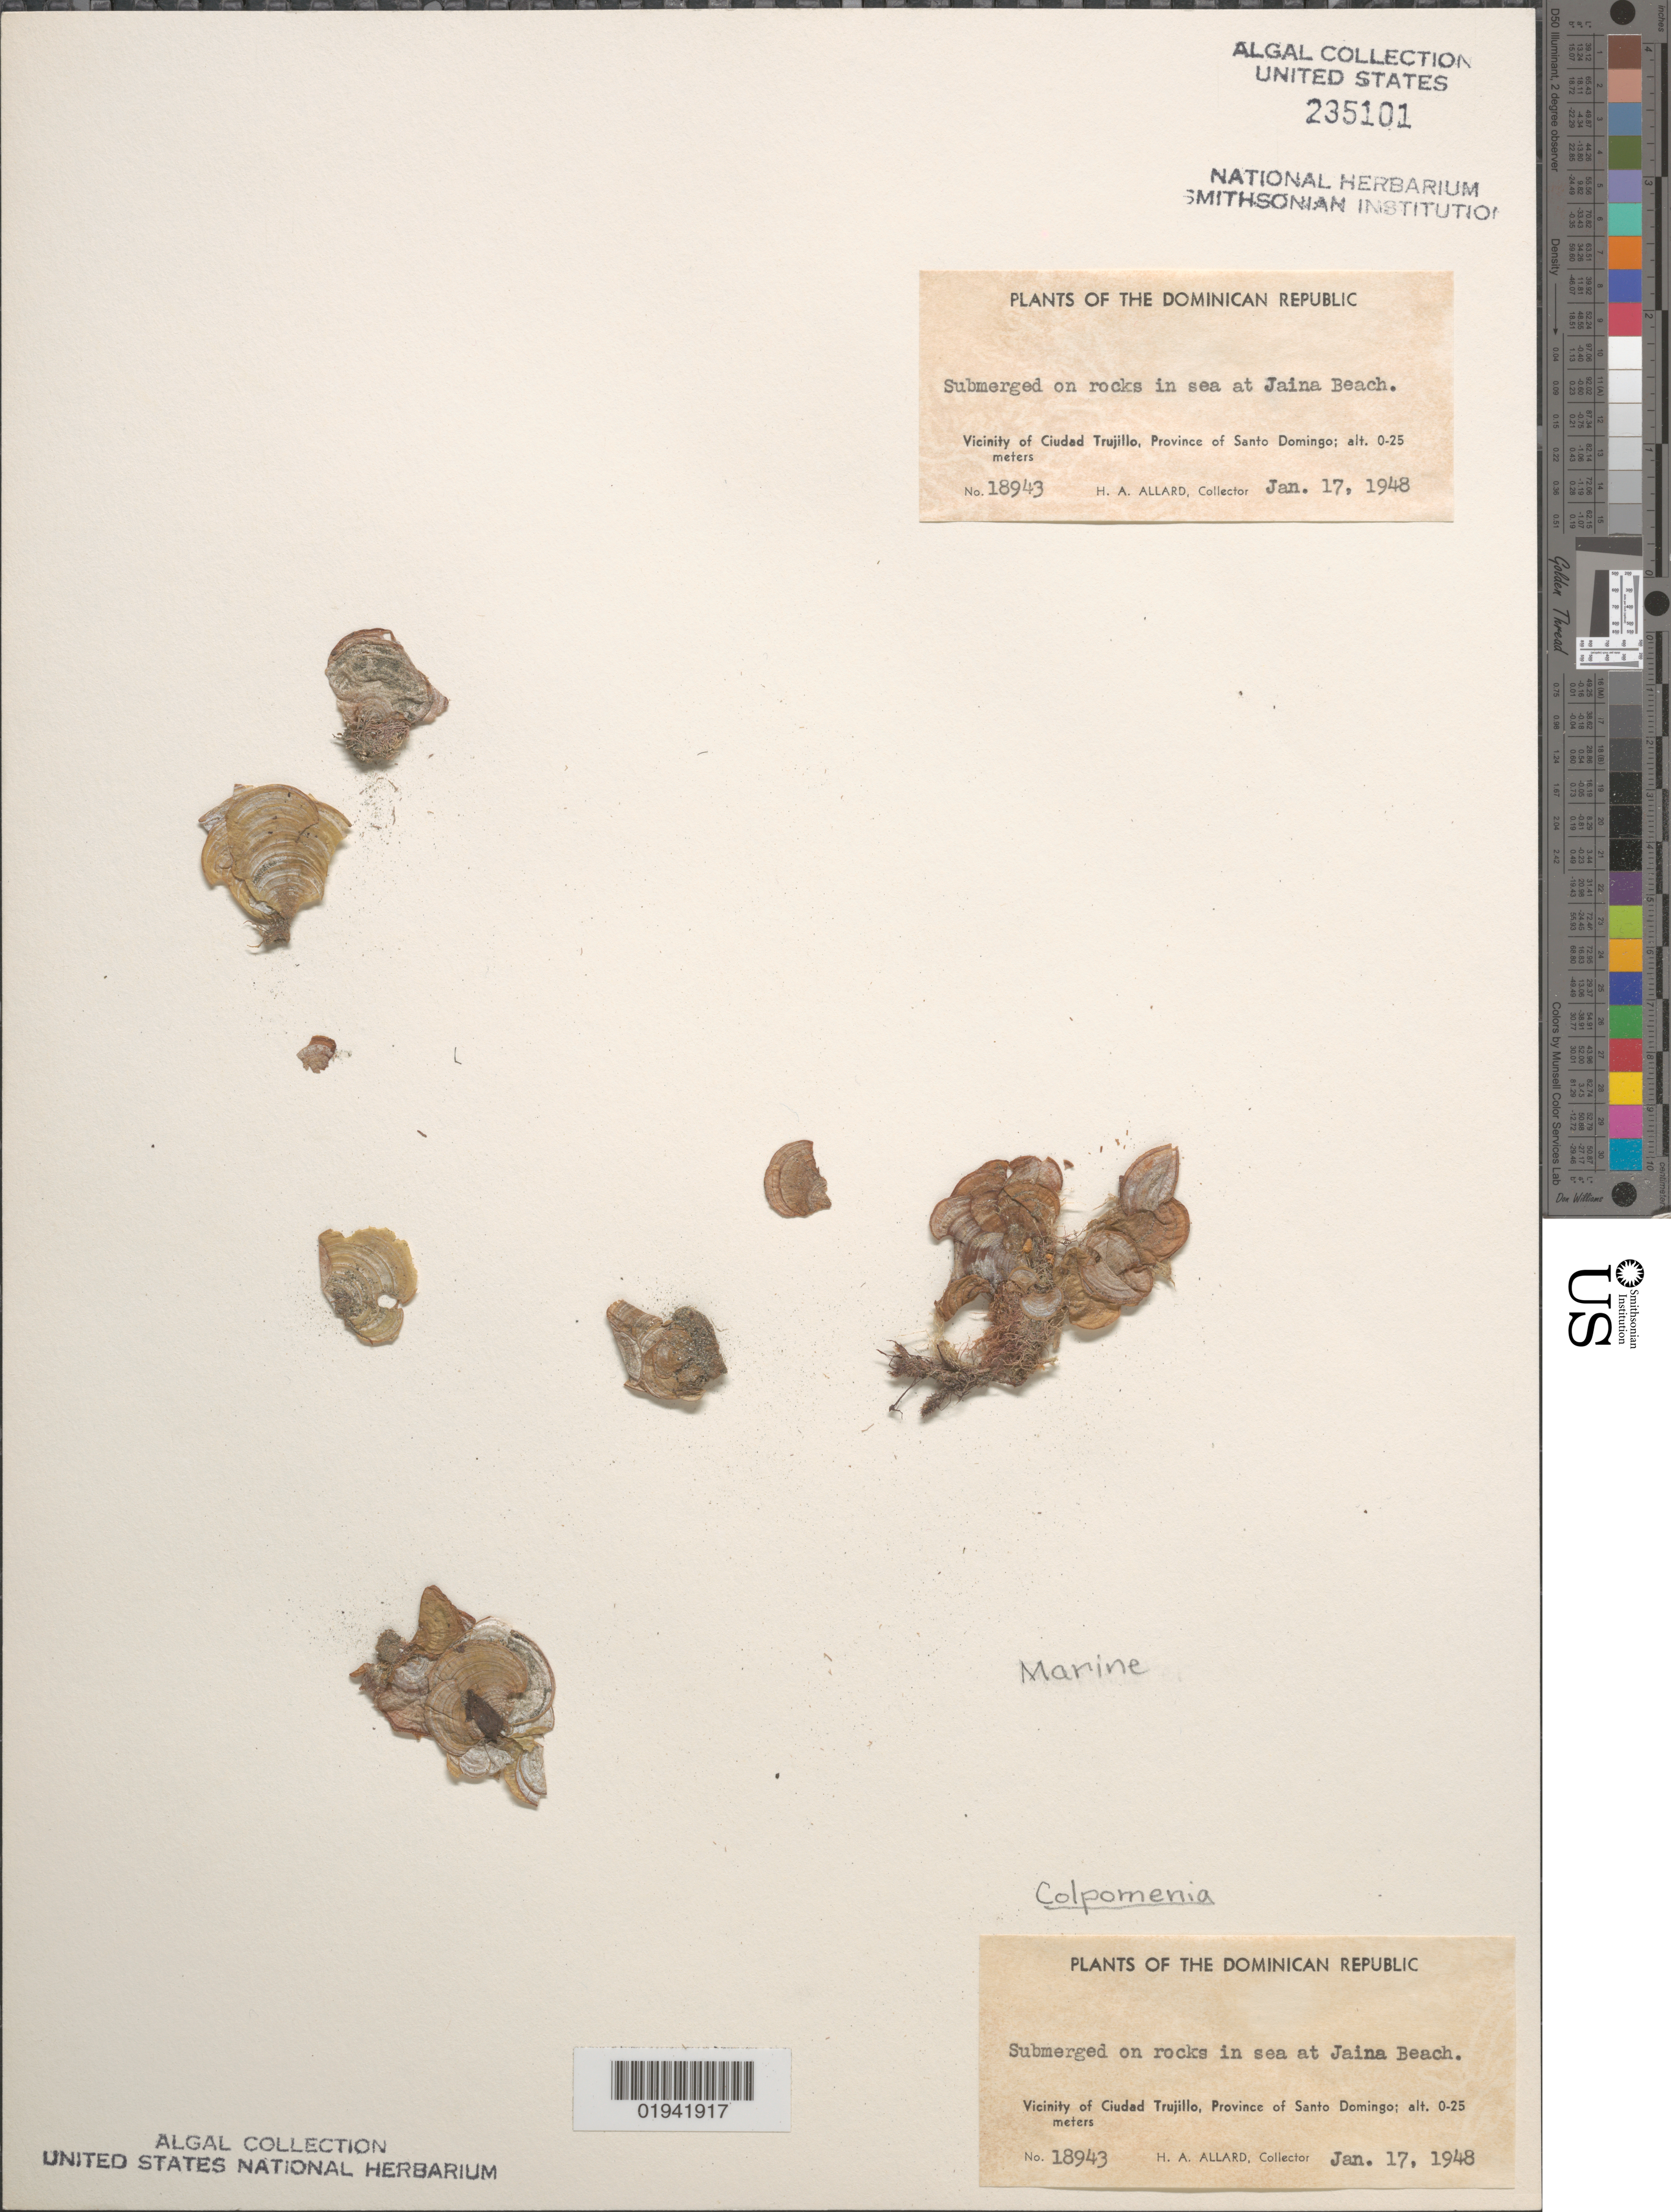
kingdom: Chromista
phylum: Ochrophyta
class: Phaeophyceae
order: Scytosiphonales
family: Scytosiphonaceae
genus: Colpomenia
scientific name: Colpomenia sp.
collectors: H. A. Allard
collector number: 18943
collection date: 1948-01-17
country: Dominican Republic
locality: Submerged on rocks in sea at Jaina Beach. Vicinity of Ciudad Trujillo, Province of Santo Domingo.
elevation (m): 0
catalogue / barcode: US 235101